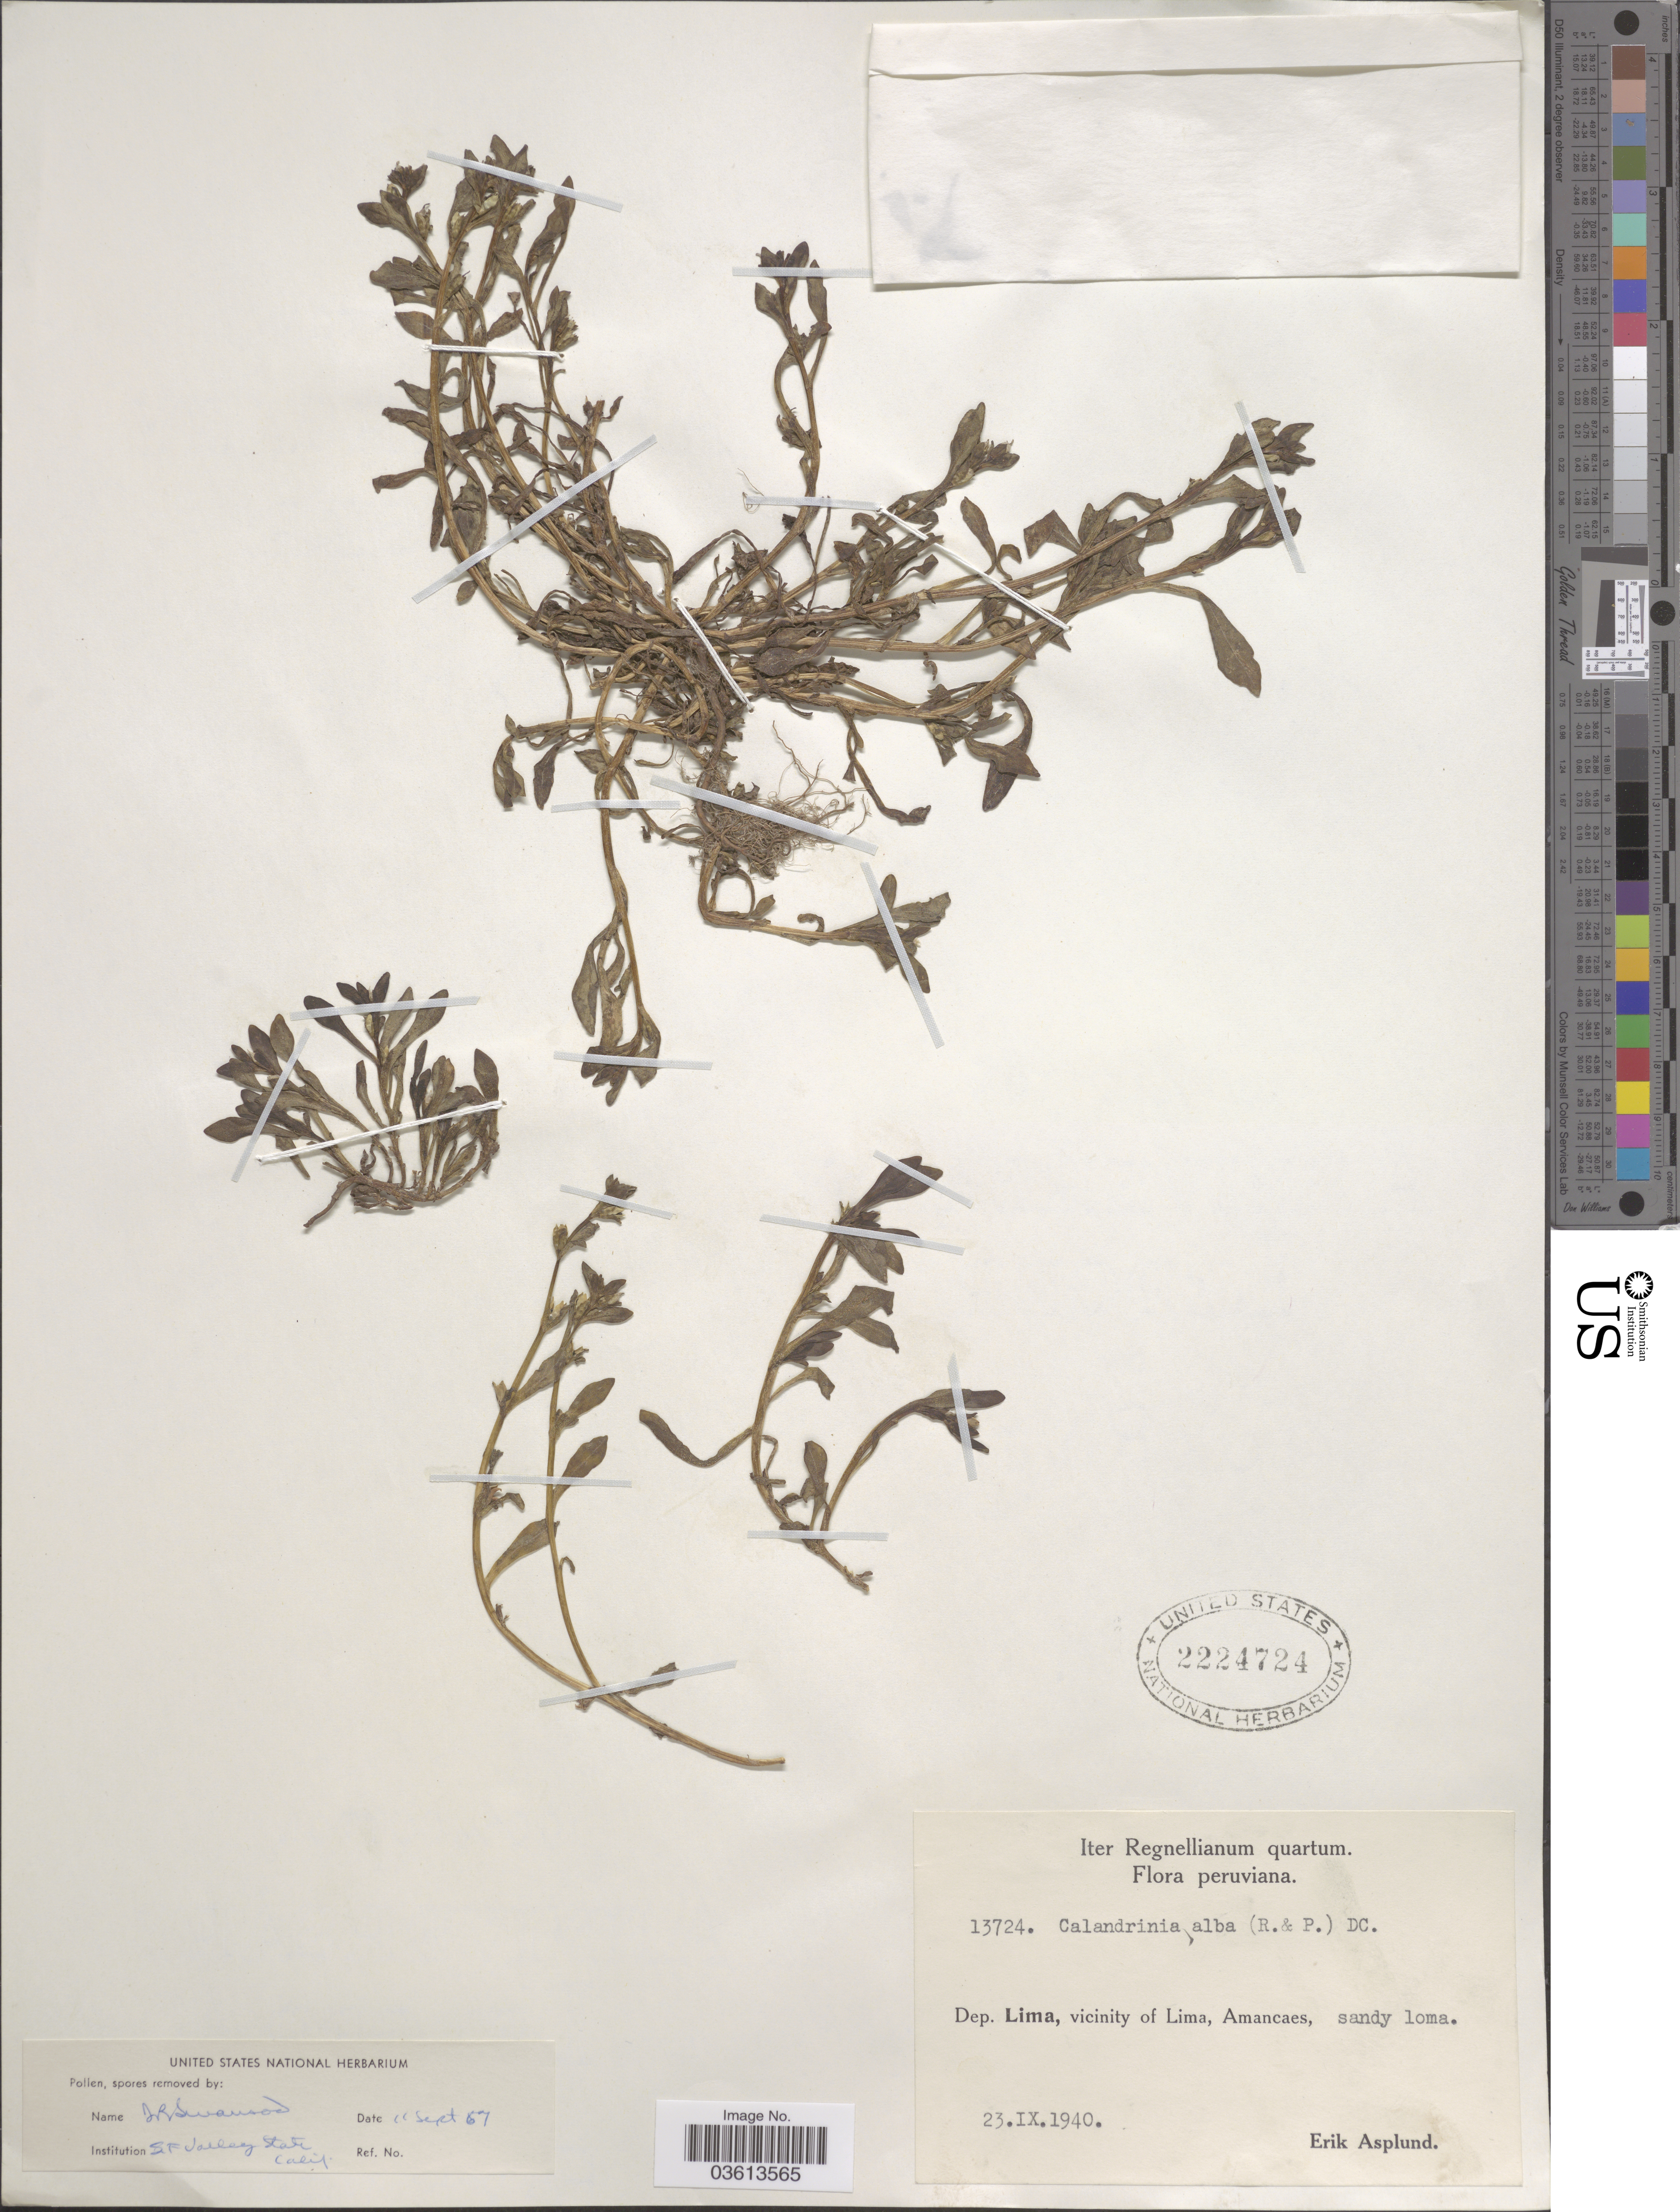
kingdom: Plantae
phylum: Tracheophyta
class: Magnoliopsida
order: Caryophyllales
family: Montiaceae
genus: Calandrinia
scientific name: Calandrinia alba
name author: (Ruiz & Pav.) DC.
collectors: E. Asplund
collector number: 13724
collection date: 1940-09-23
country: Peru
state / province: Lima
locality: Dep. Lima, vicinity of Lima, Amancaes.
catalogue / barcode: US 2224724